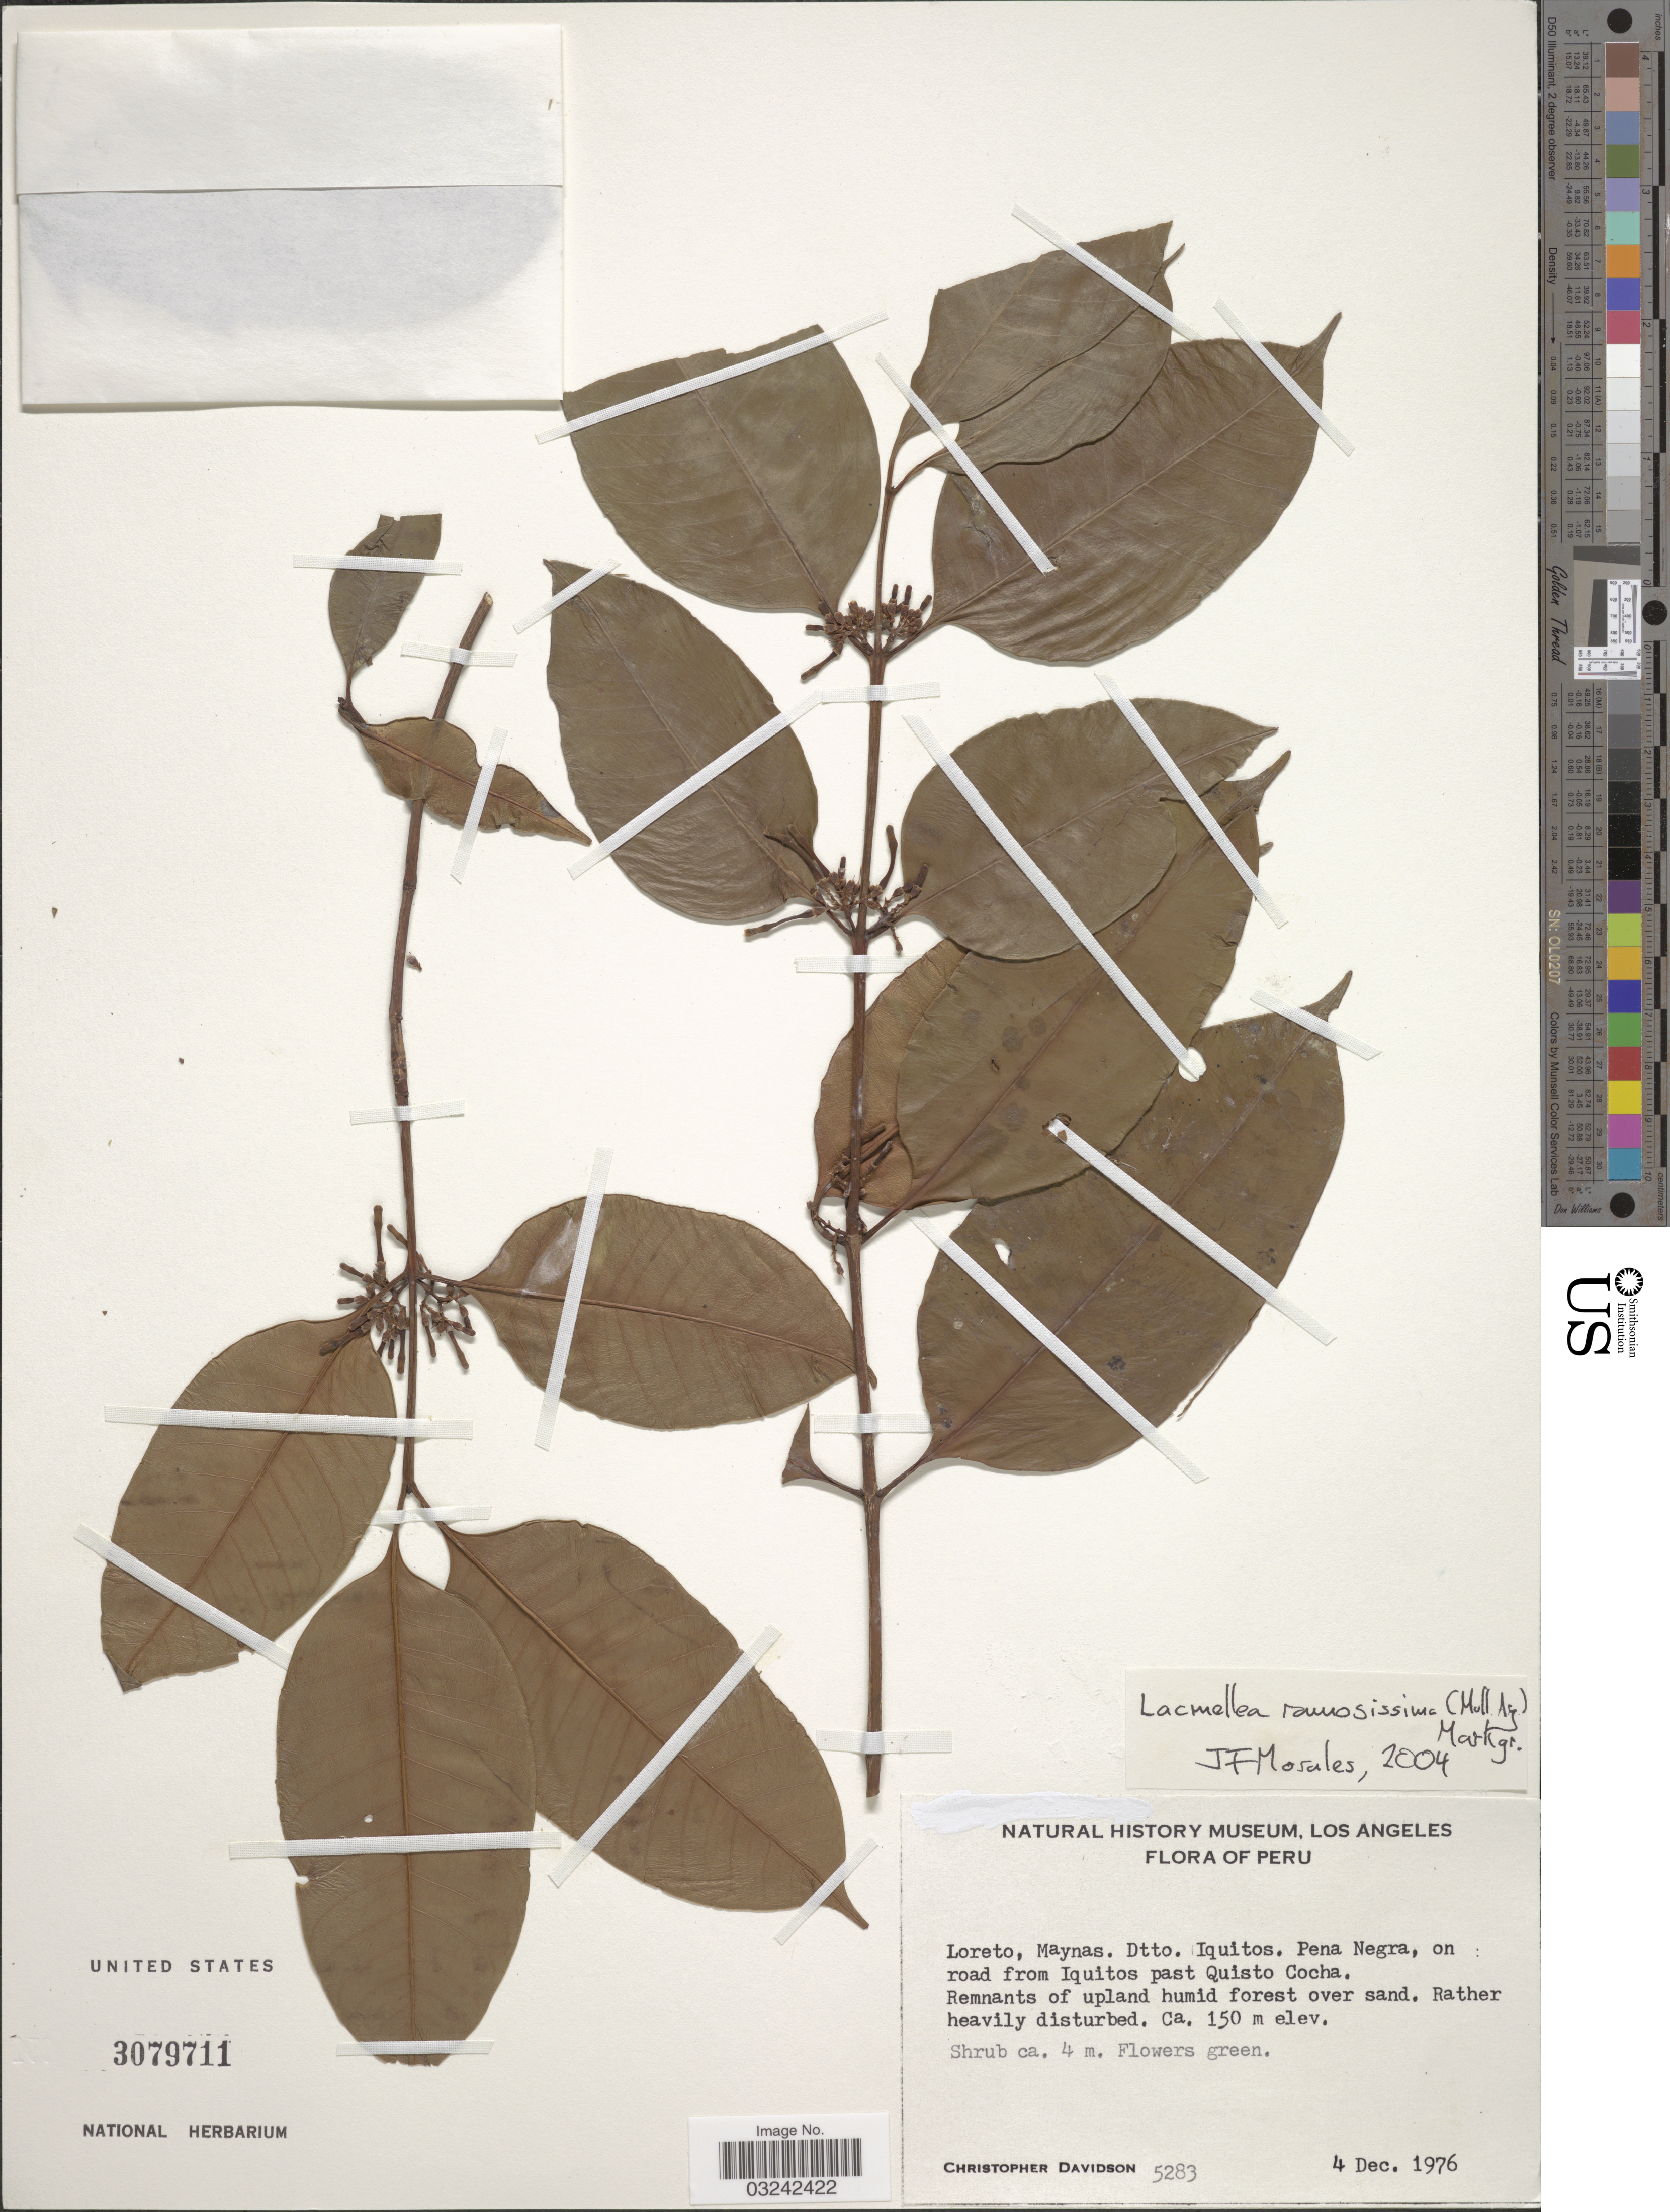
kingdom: Plantae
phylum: Tracheophyta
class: Magnoliopsida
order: Gentianales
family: Apocynaceae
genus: Lacmellea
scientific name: Lacmellea ramosissima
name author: (Müll. Arg.) Markgr.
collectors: C. Davidson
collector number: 5283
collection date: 1976-12-04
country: Peru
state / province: Loreto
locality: Maynas. Dtto. Iquitos. Pena Negra, on road from Iquitos past Quisto Cocha.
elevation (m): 150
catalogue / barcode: US 3079711